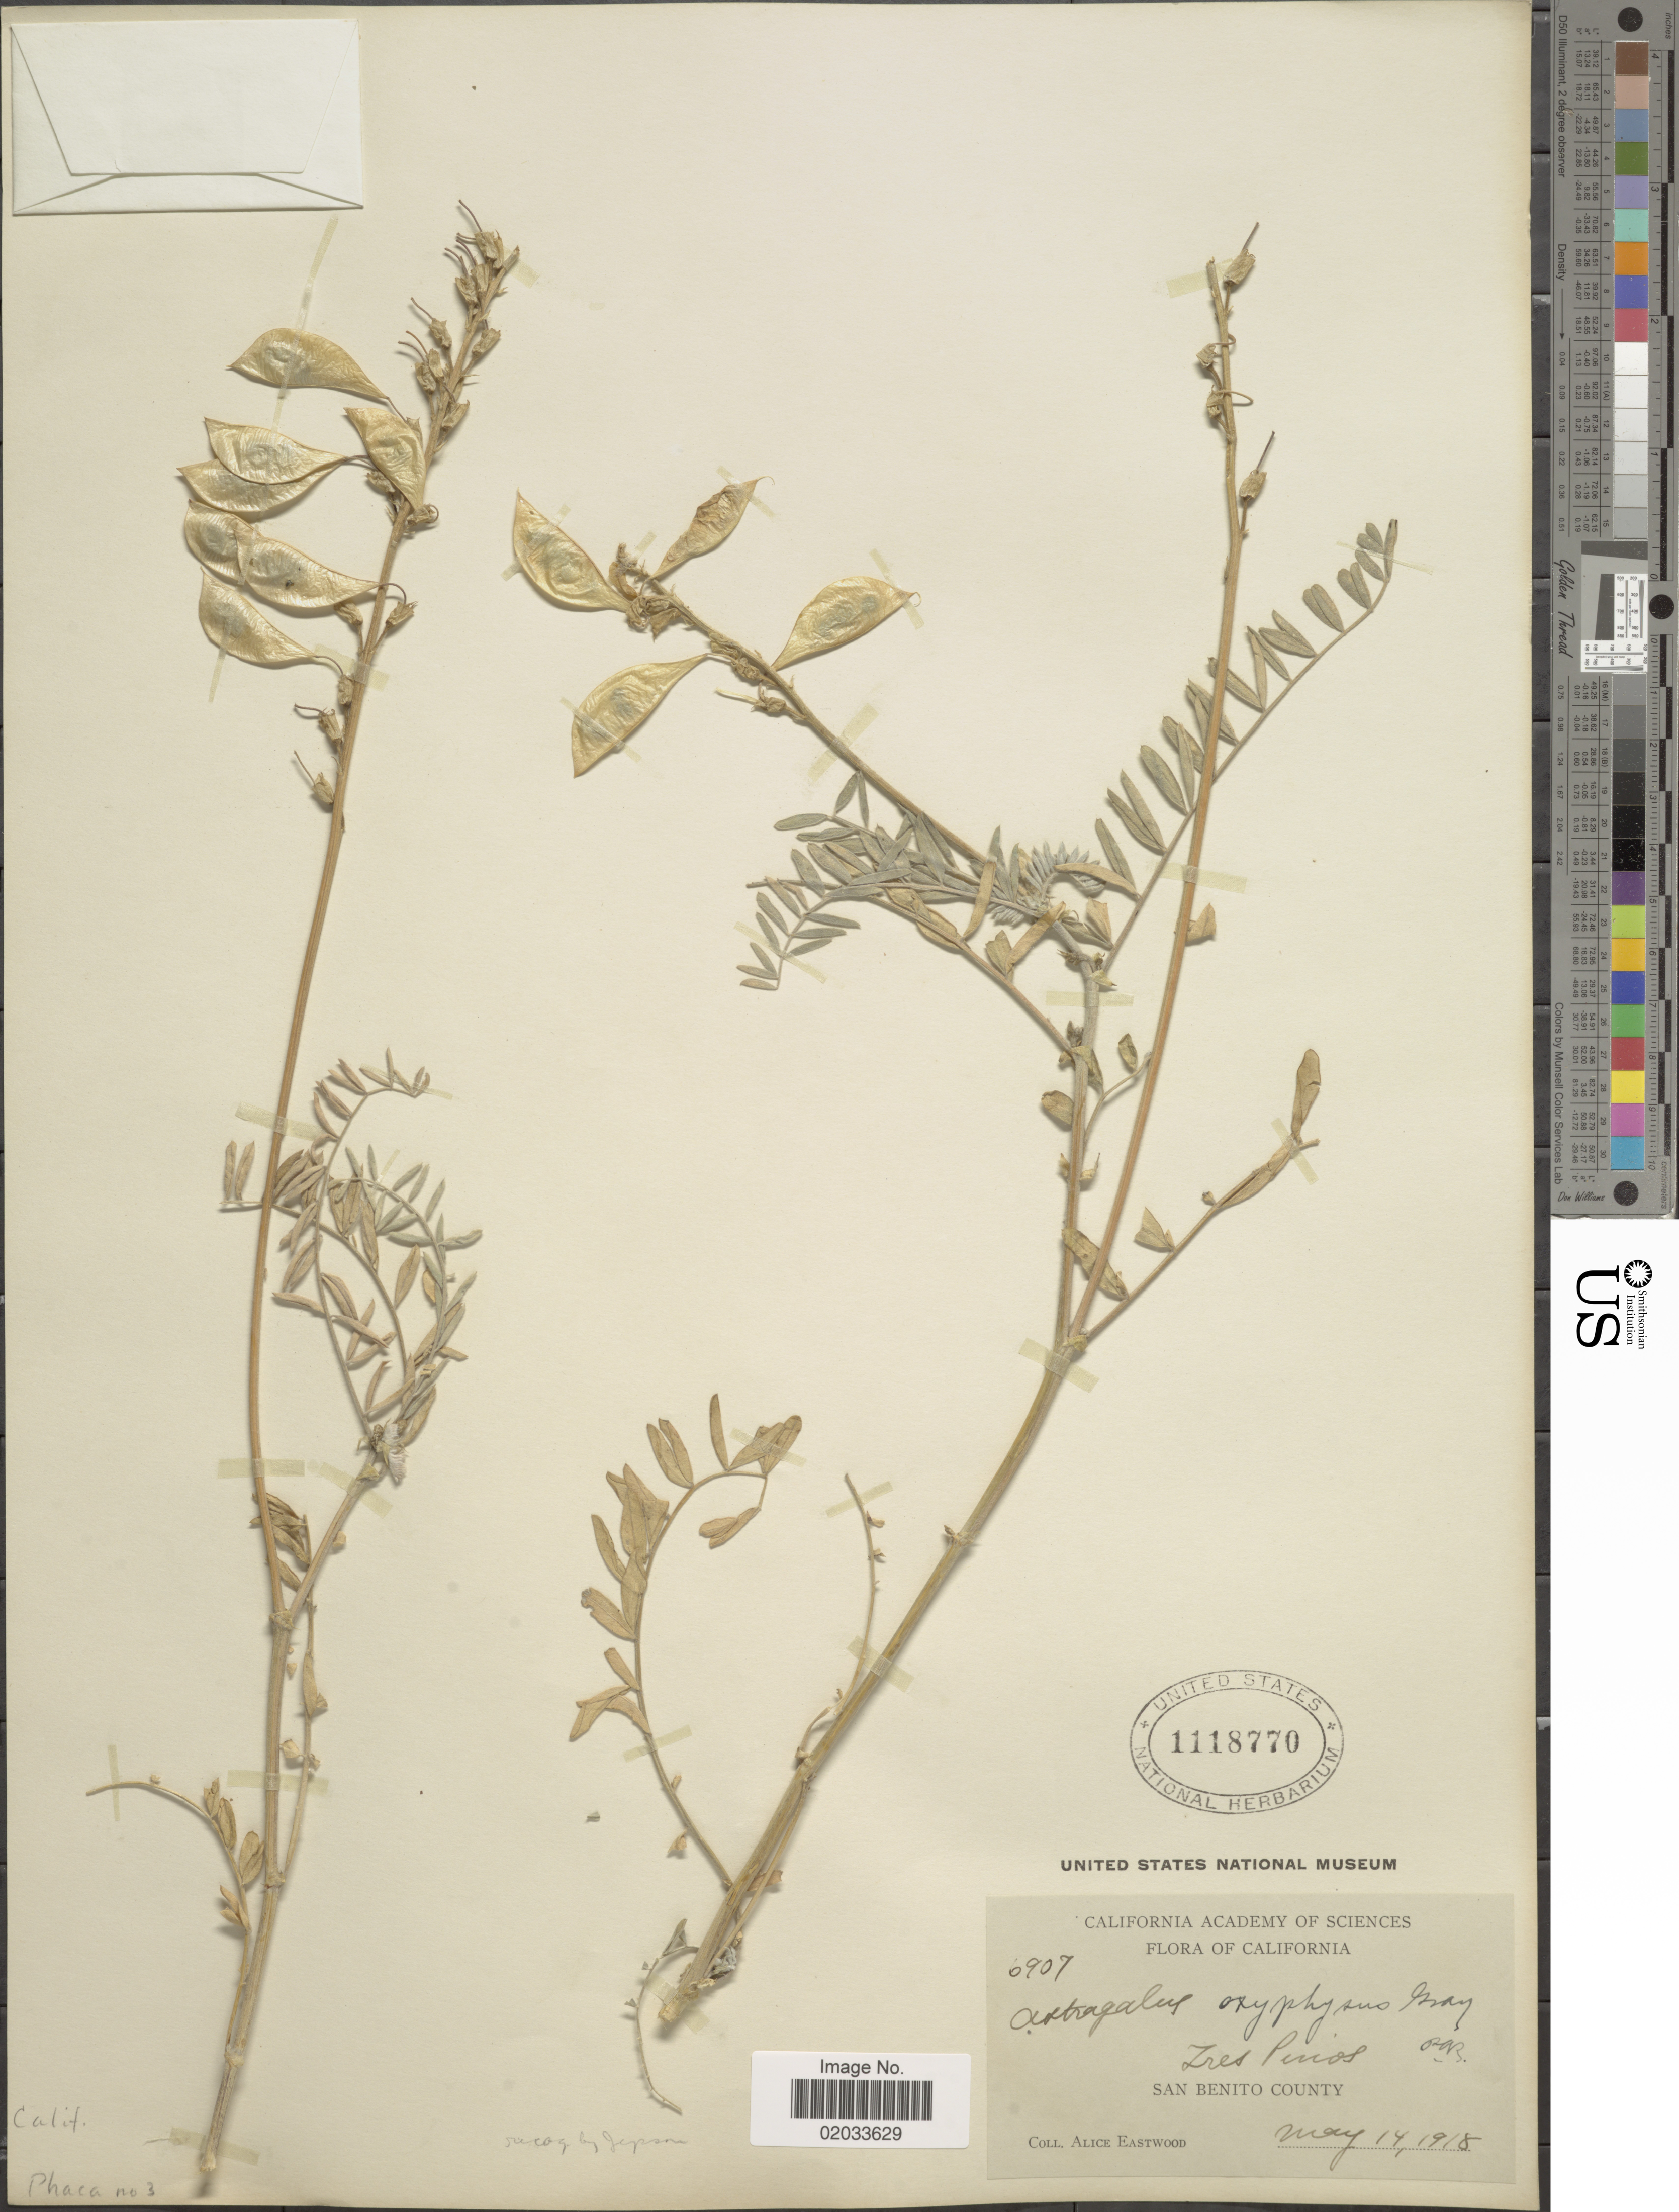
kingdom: Plantae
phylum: Tracheophyta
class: Magnoliopsida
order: Fabales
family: Fabaceae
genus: Astragalus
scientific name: Astragalus oxyphysus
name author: A. Gray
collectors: A. Eastwood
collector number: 6907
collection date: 1918-05-14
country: United States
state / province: California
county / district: San Benito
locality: Tres Pinos, San Benito County.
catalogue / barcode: US 1118770